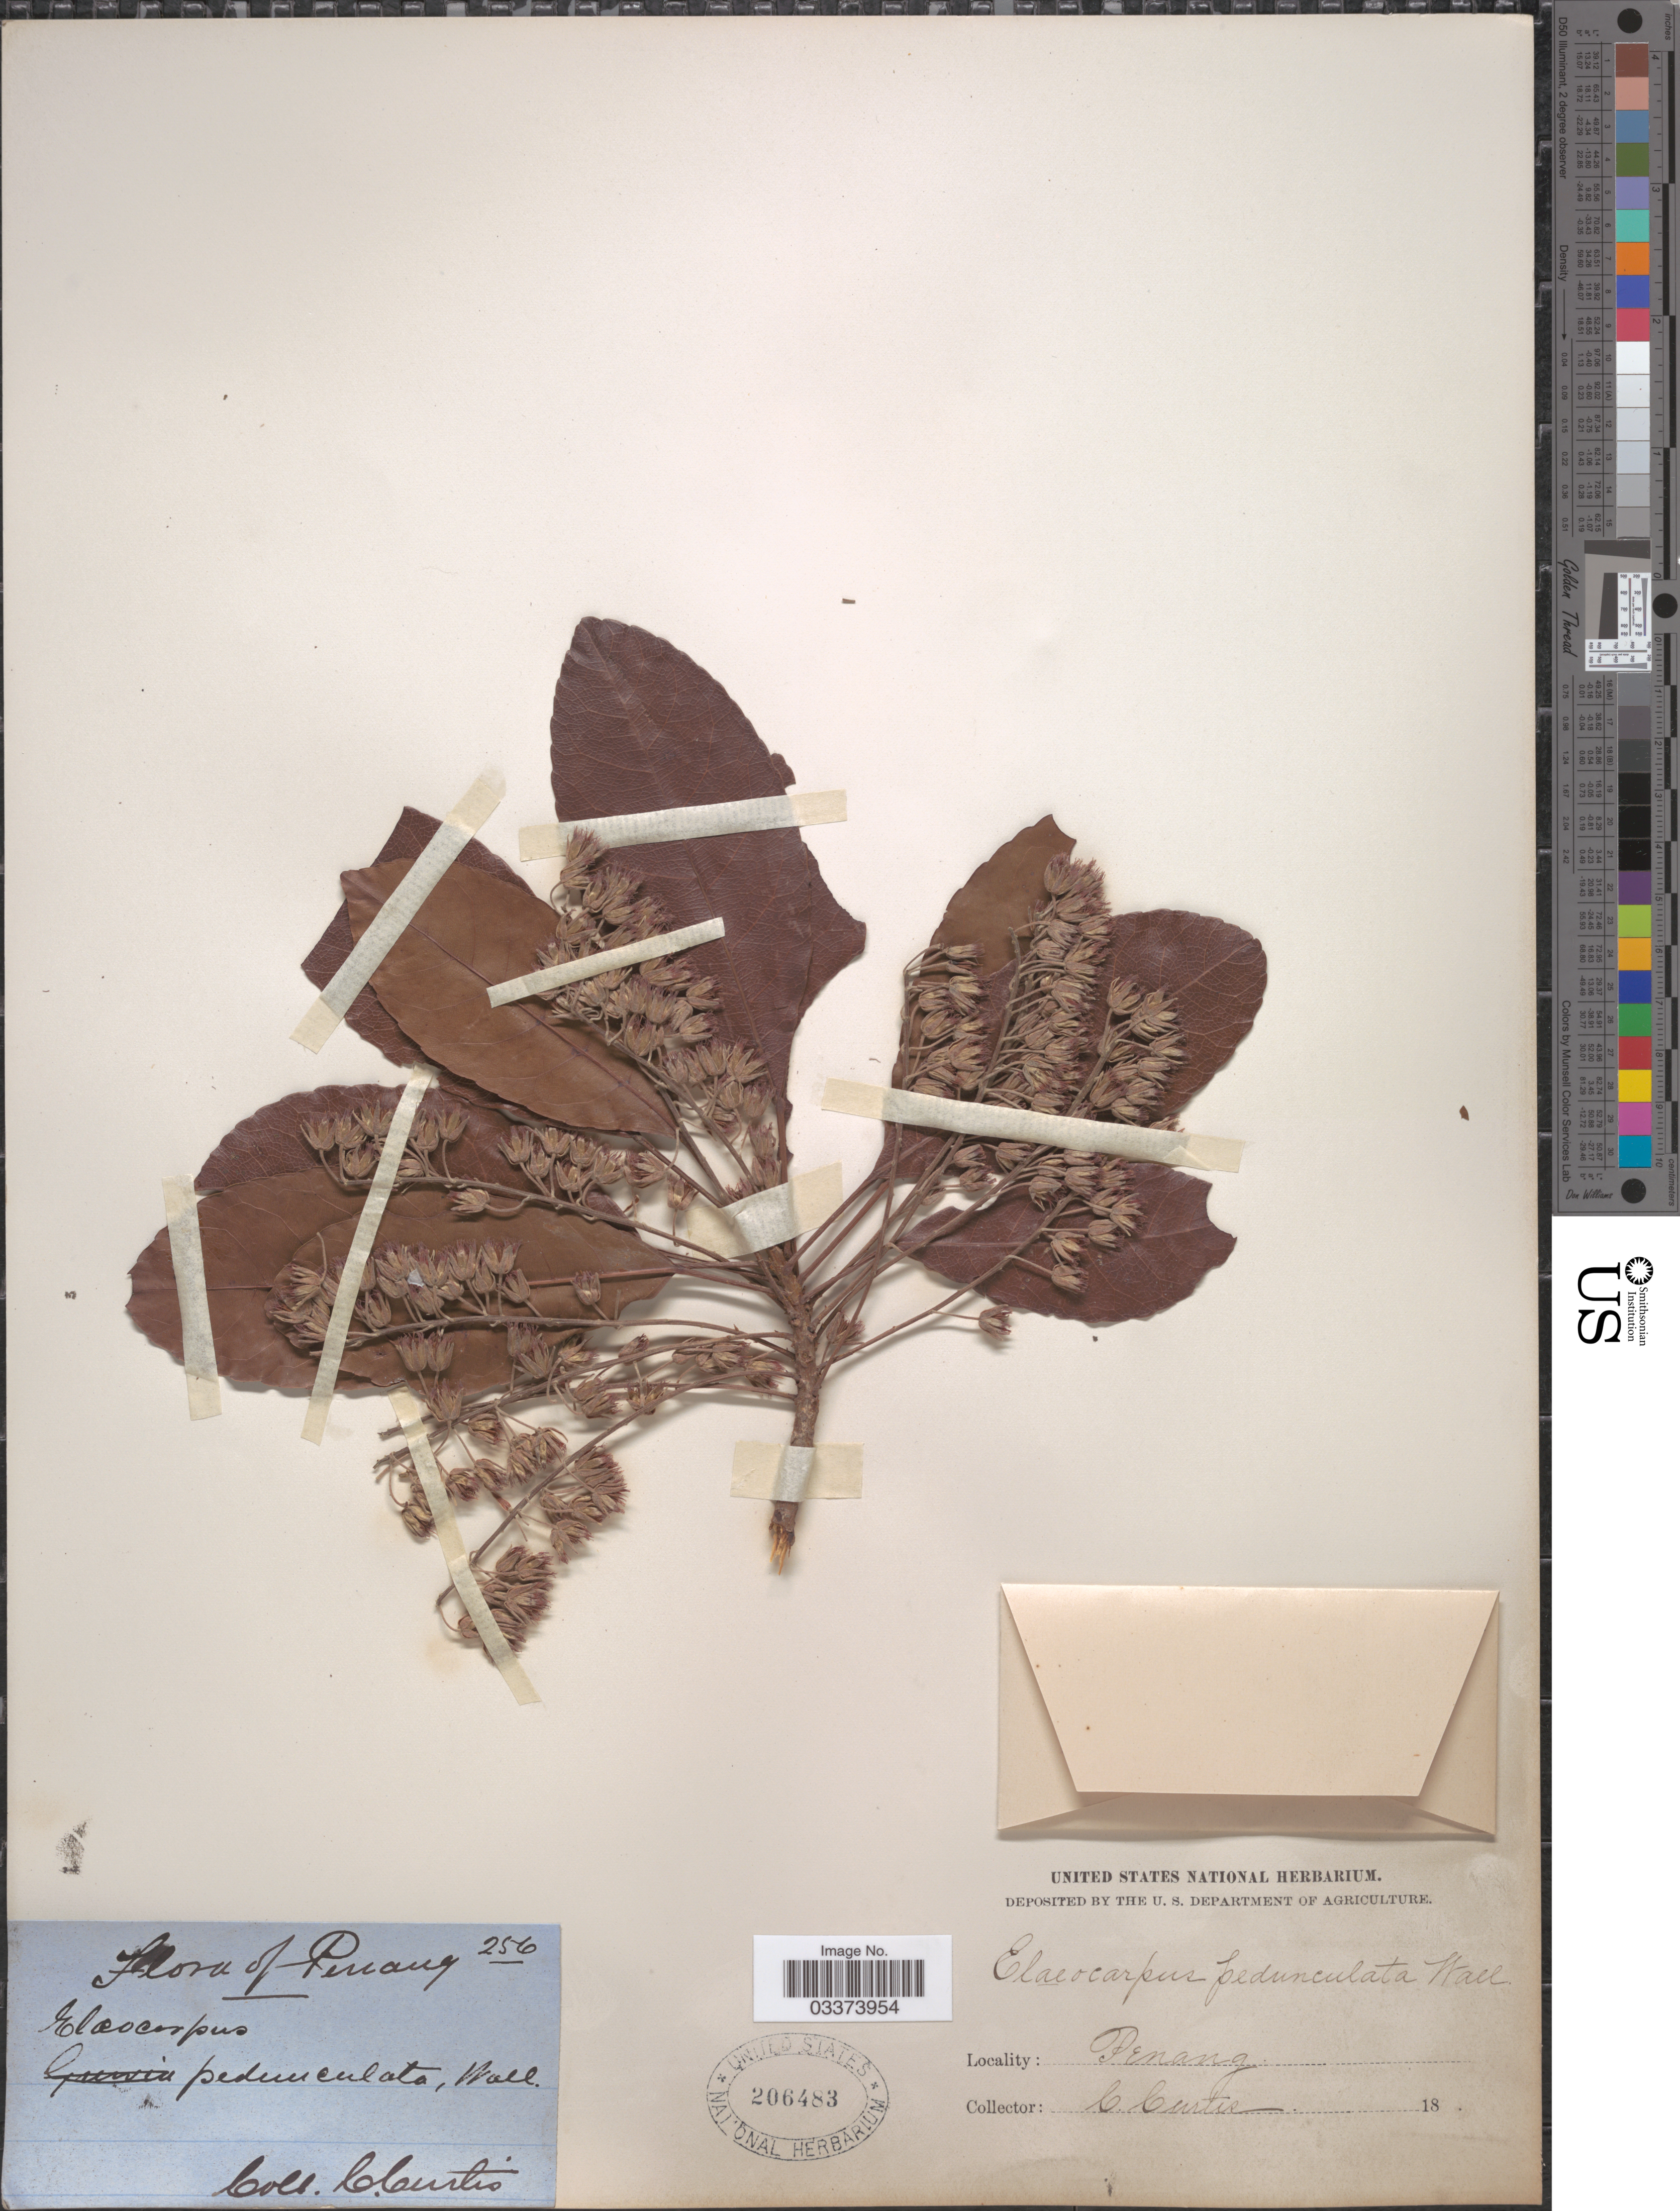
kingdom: Plantae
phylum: Tracheophyta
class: Magnoliopsida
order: Oxalidales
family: Elaeocarpaceae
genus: Elaeocarpus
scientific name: Elaeocarpus pedunculatus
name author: Wall.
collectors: C. Curtis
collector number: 256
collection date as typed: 18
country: Malaysia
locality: Penang.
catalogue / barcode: US 206483